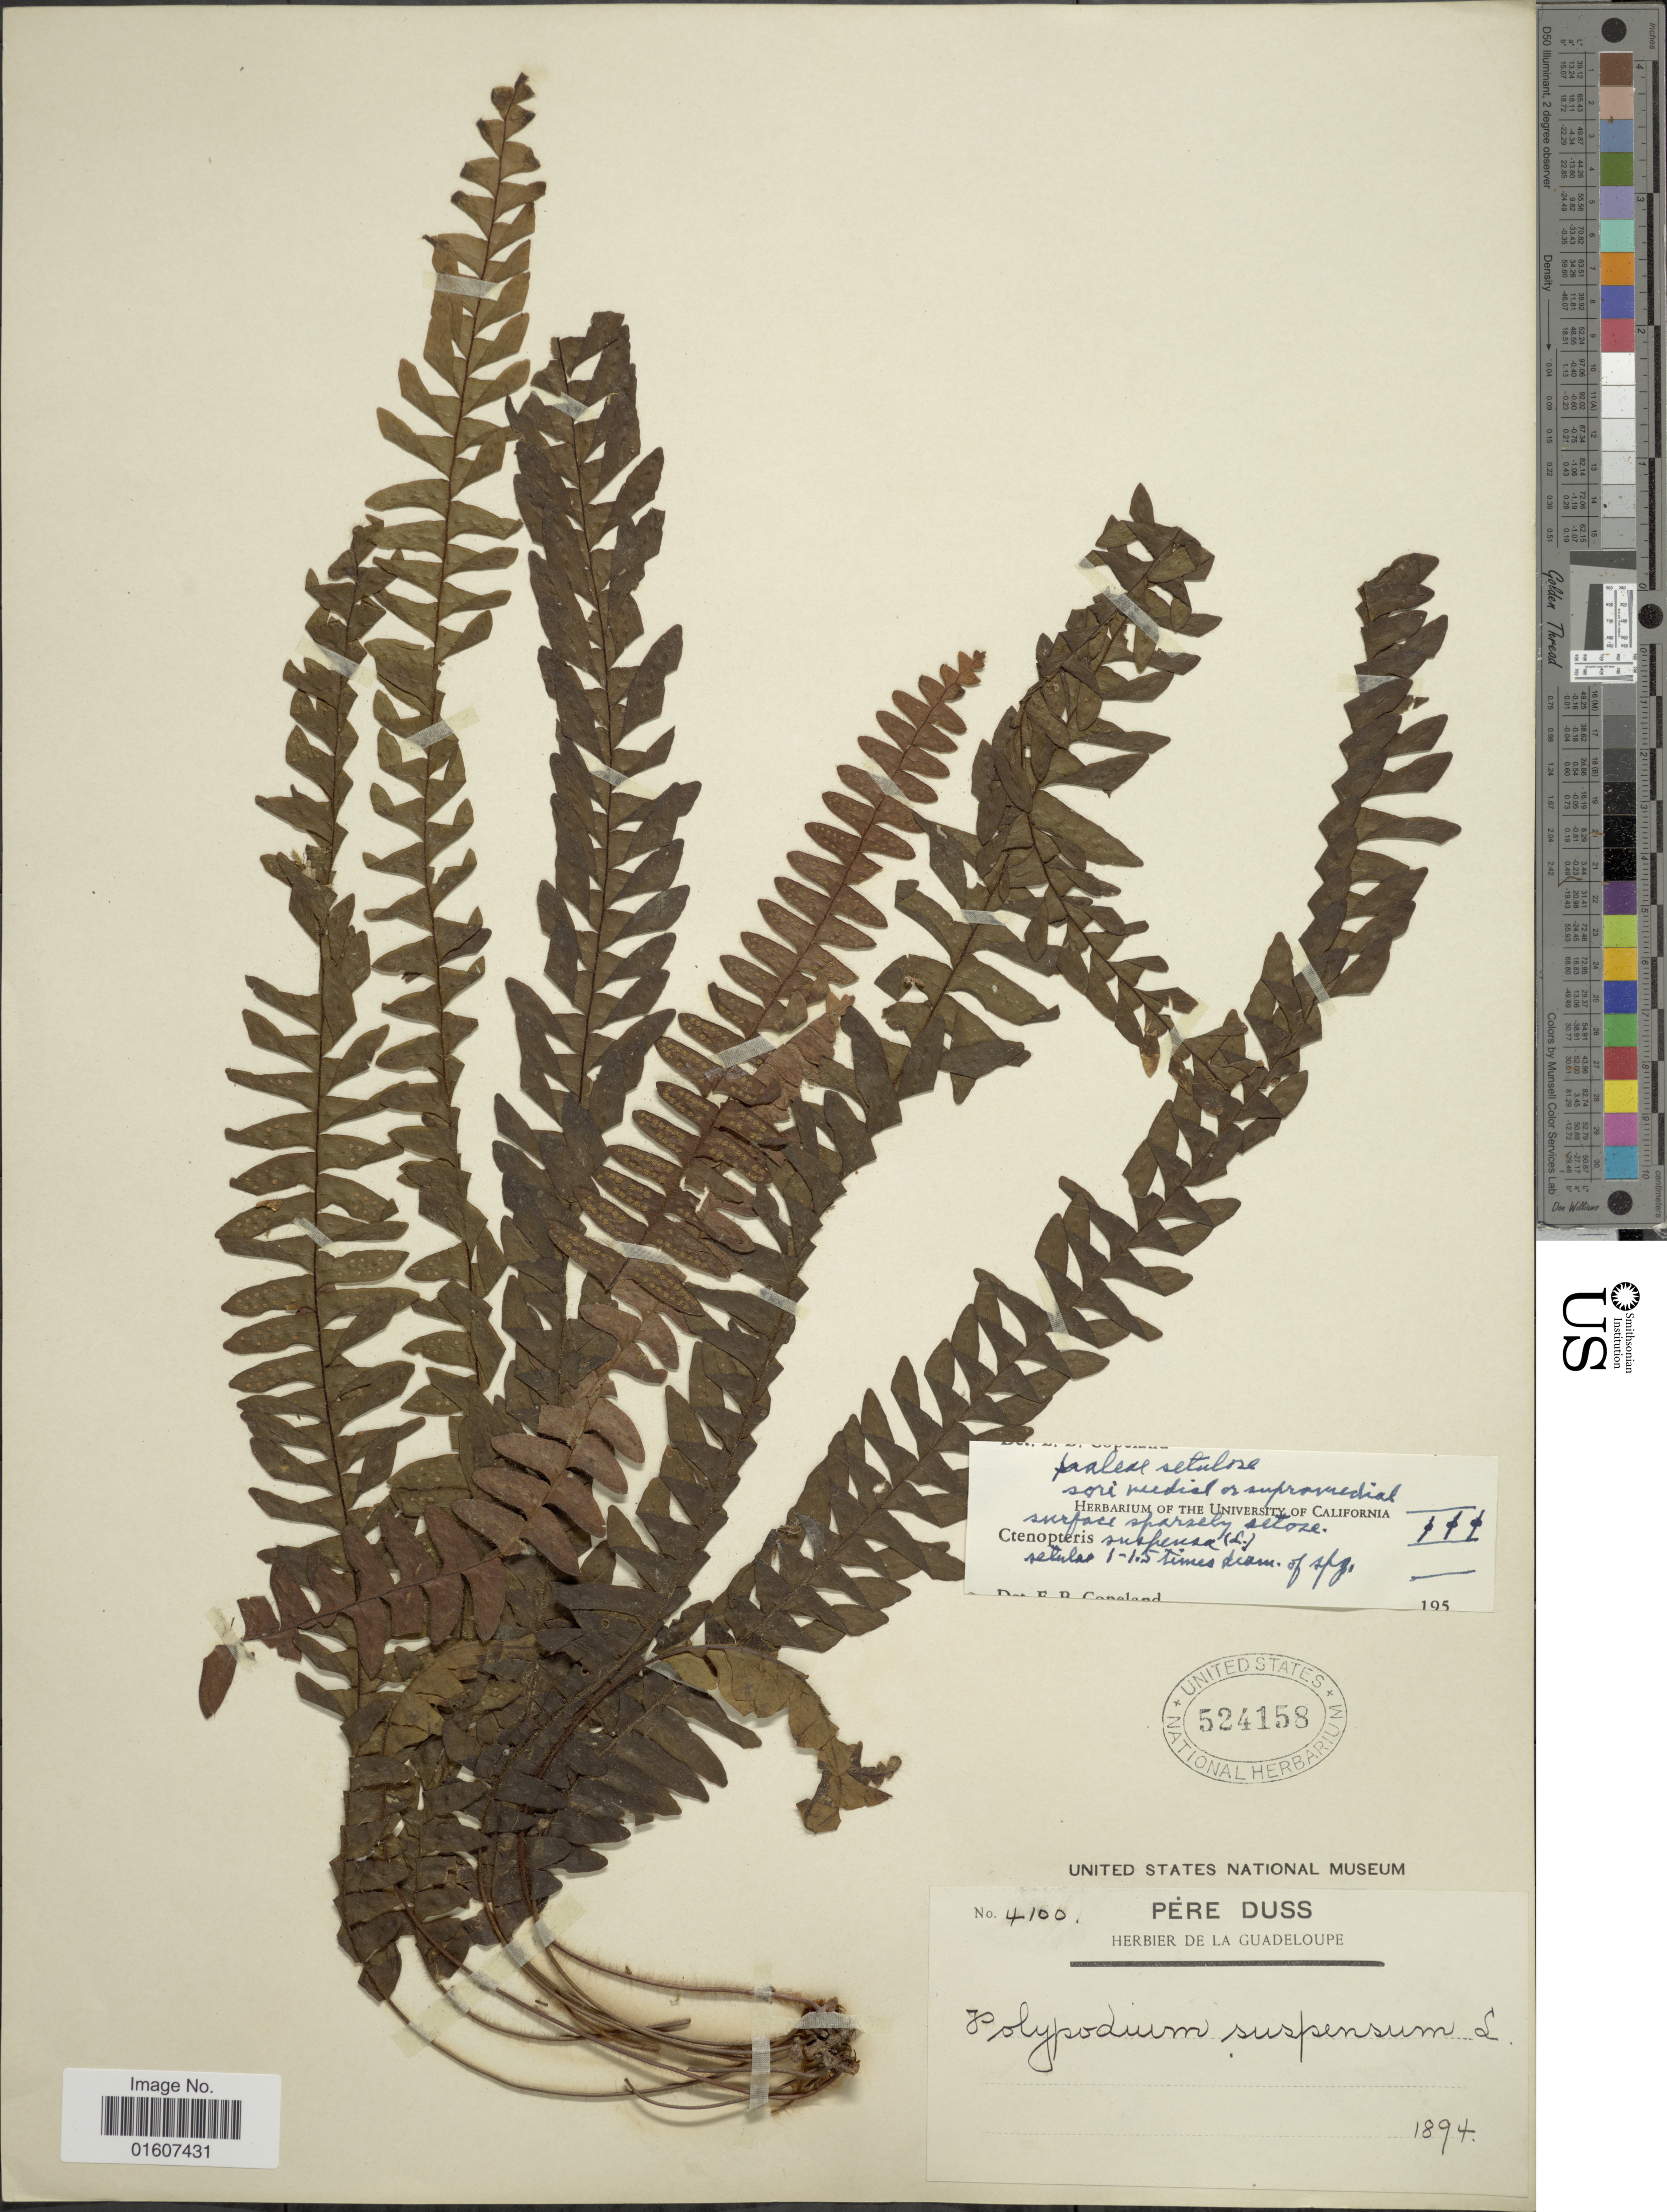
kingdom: Plantae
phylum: Tracheophyta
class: Polypodiopsida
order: Polypodiales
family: Polypodiaceae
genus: Terpsichore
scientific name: Terpsichore chrysleri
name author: (Copel.) A.R. Sm.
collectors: Père Duss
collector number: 4100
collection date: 1894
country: Guadeloupe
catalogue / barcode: US 524158